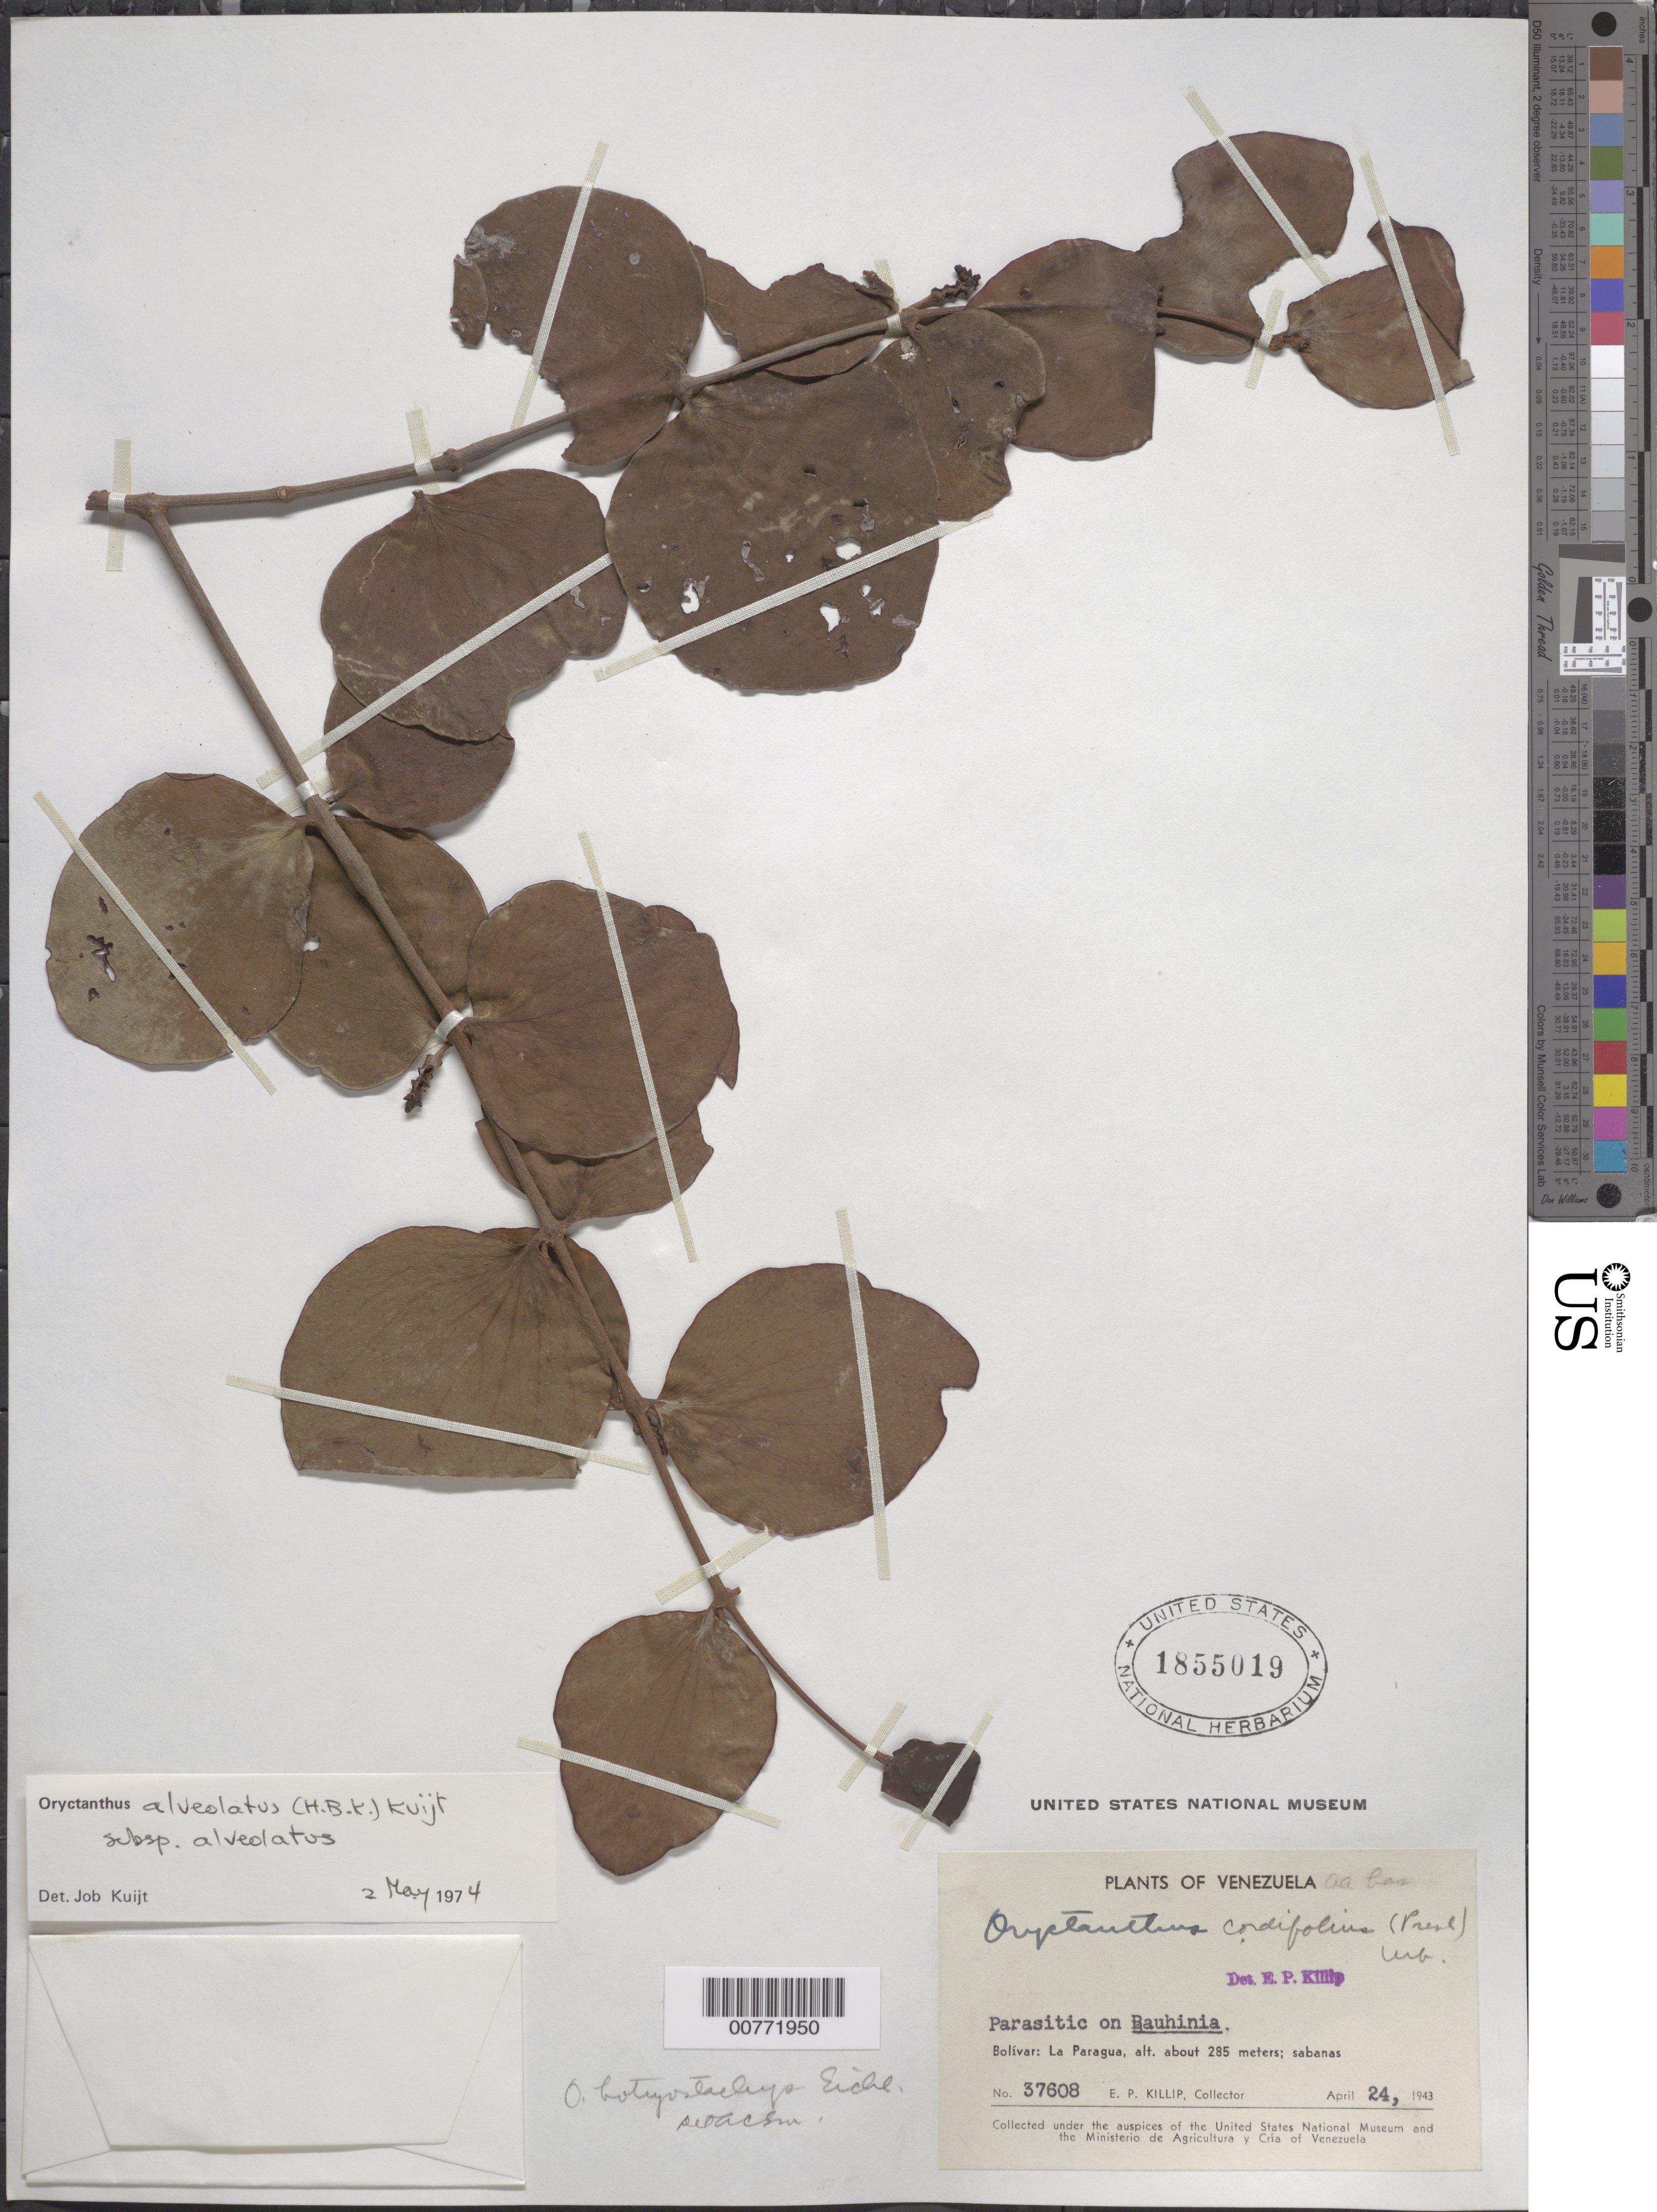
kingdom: Plantae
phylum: Tracheophyta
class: Magnoliopsida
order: Santalales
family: Loranthaceae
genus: Oryctanthus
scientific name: Oryctanthus alveolatus subsp. alveolatus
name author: (Kunth) Kuijt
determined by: Kuijt, Job, (CANADA)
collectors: E. P. Killip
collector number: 37608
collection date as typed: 25-Apr-43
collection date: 1943-04-25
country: Venezuela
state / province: Bolívar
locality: La Paragua, along Río Paragua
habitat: Savanas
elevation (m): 285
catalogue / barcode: US 1855019